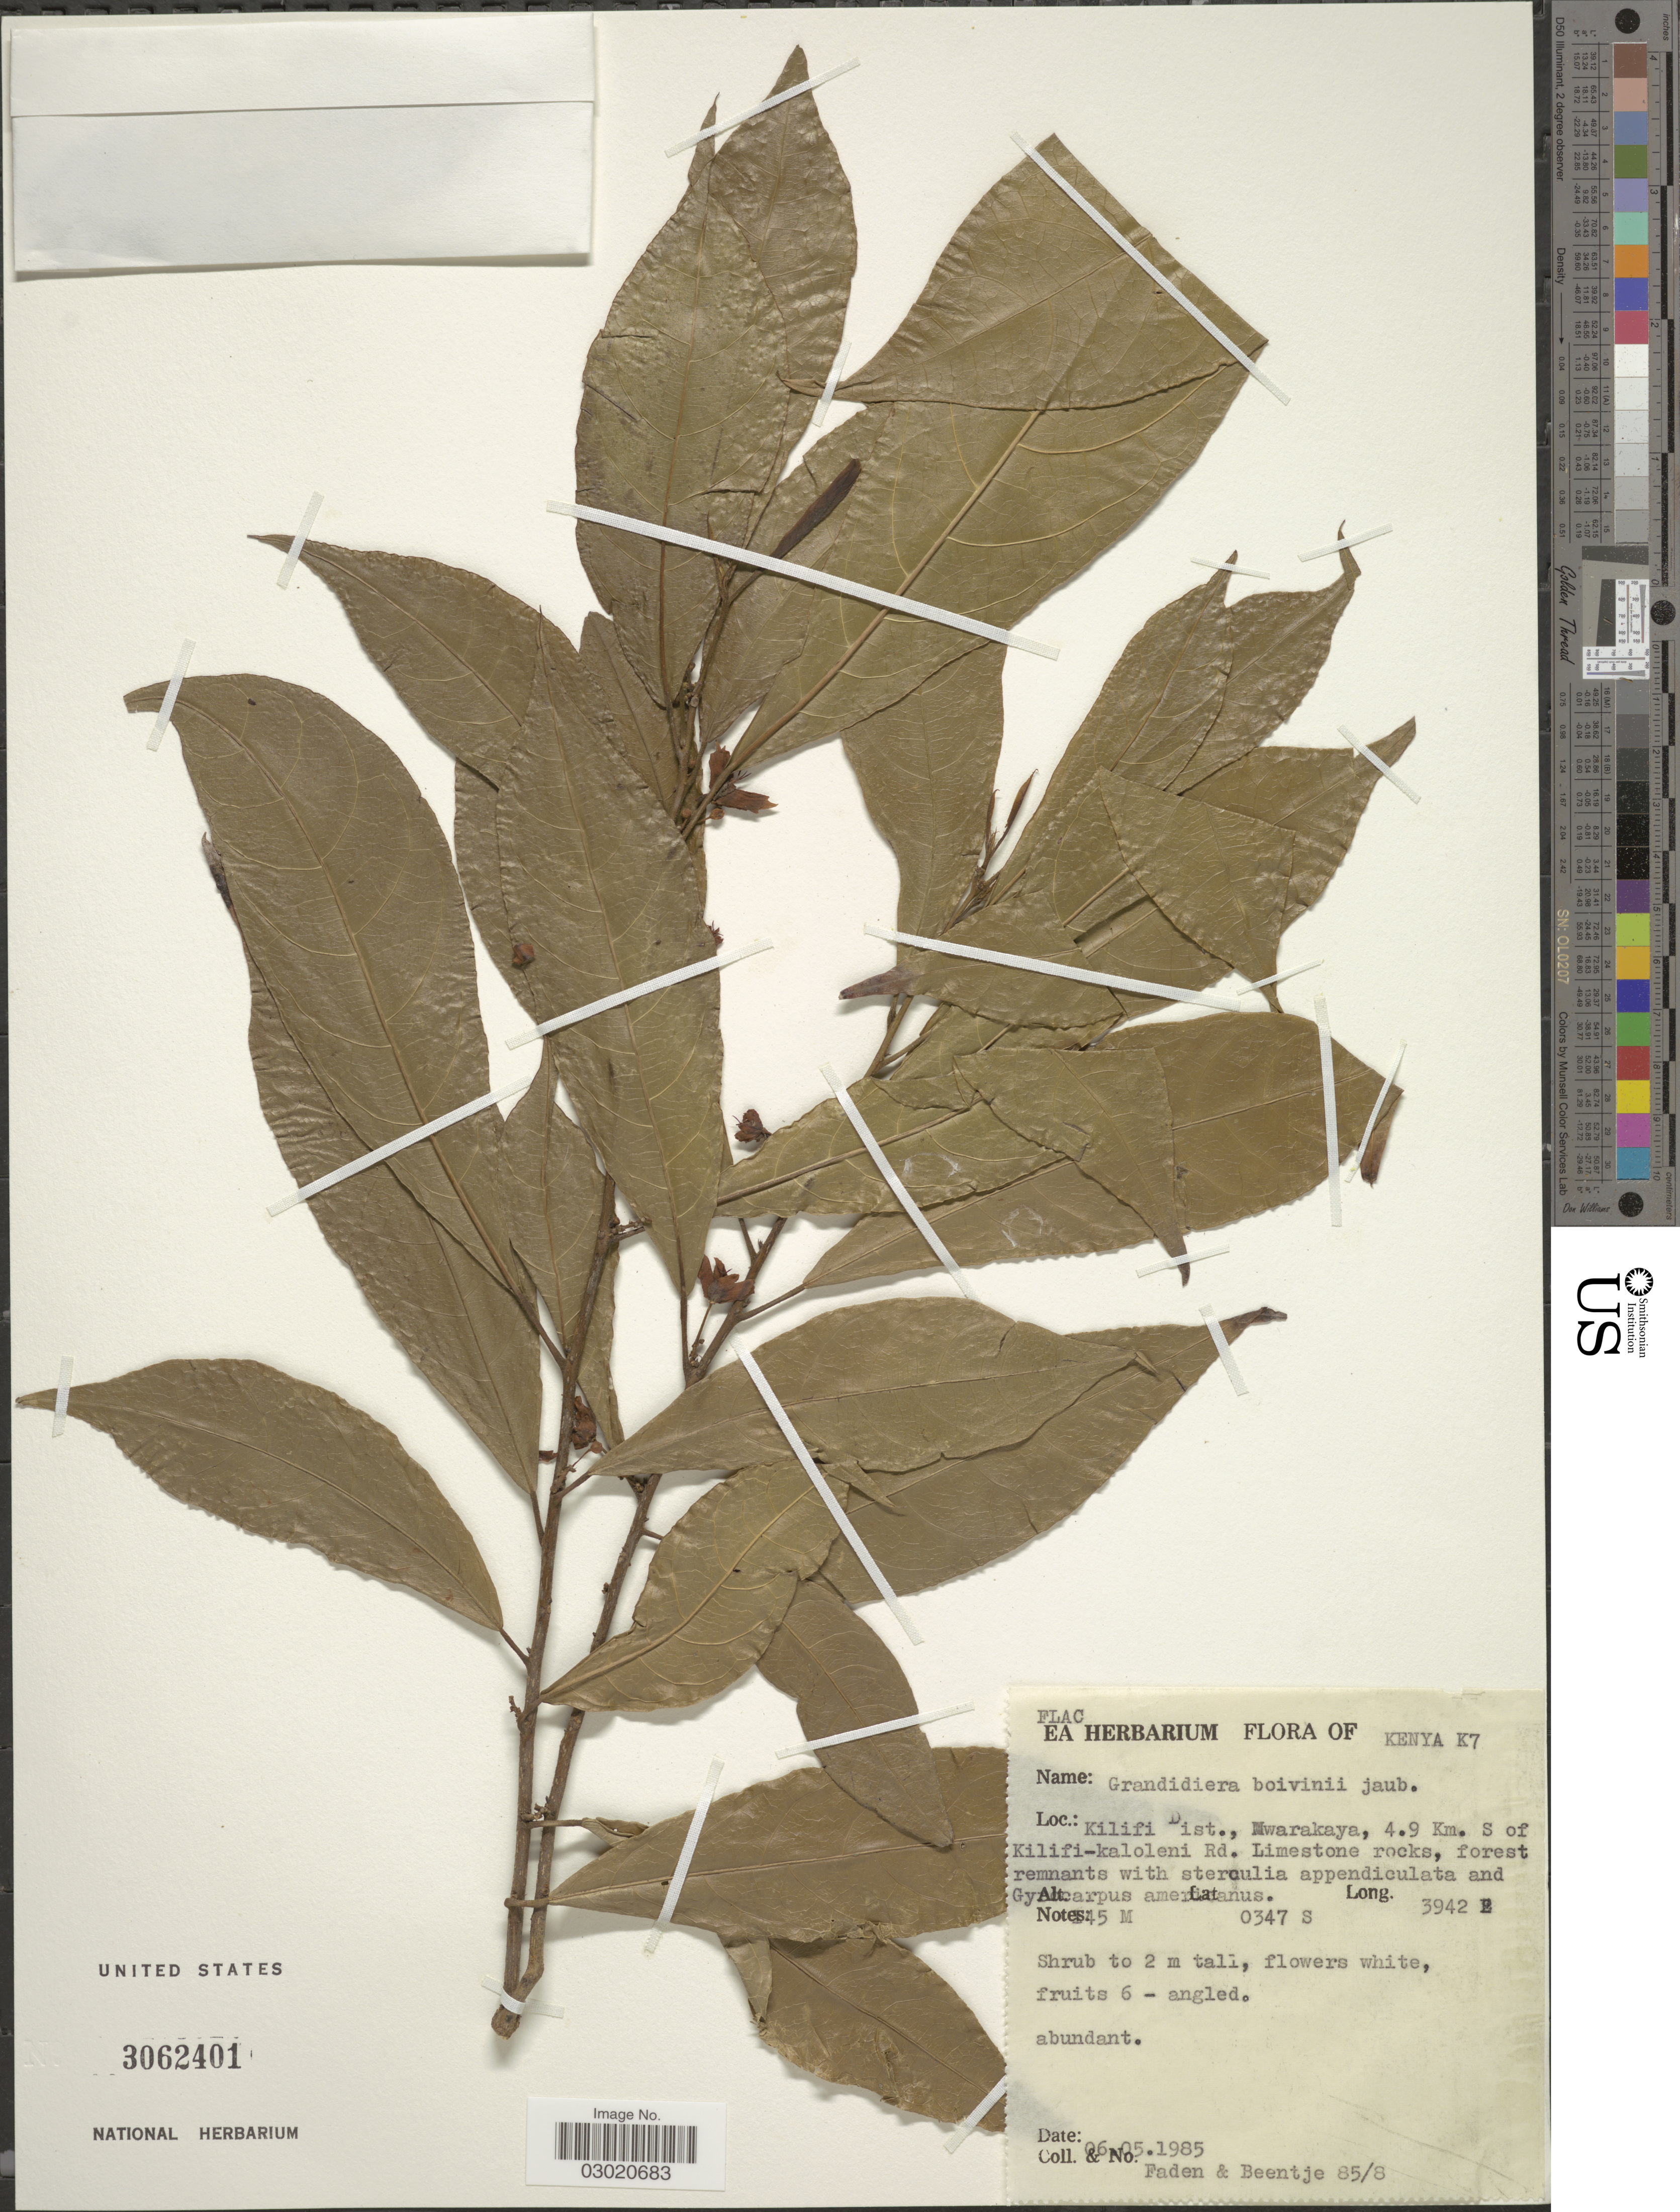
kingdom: Plantae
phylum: Tracheophyta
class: Magnoliopsida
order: Malpighiales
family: Achariaceae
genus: Grandidiera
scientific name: Grandidiera boivinii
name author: Jaub.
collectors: -- Faden & -- Beentje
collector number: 85/8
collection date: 1985-05-06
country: Kenya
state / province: Kilifi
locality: K7, Kilifi Dist., Mwarakaya, 4.9 Km. S of Kilifi-kaloleni Rd.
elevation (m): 245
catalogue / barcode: US 3062401